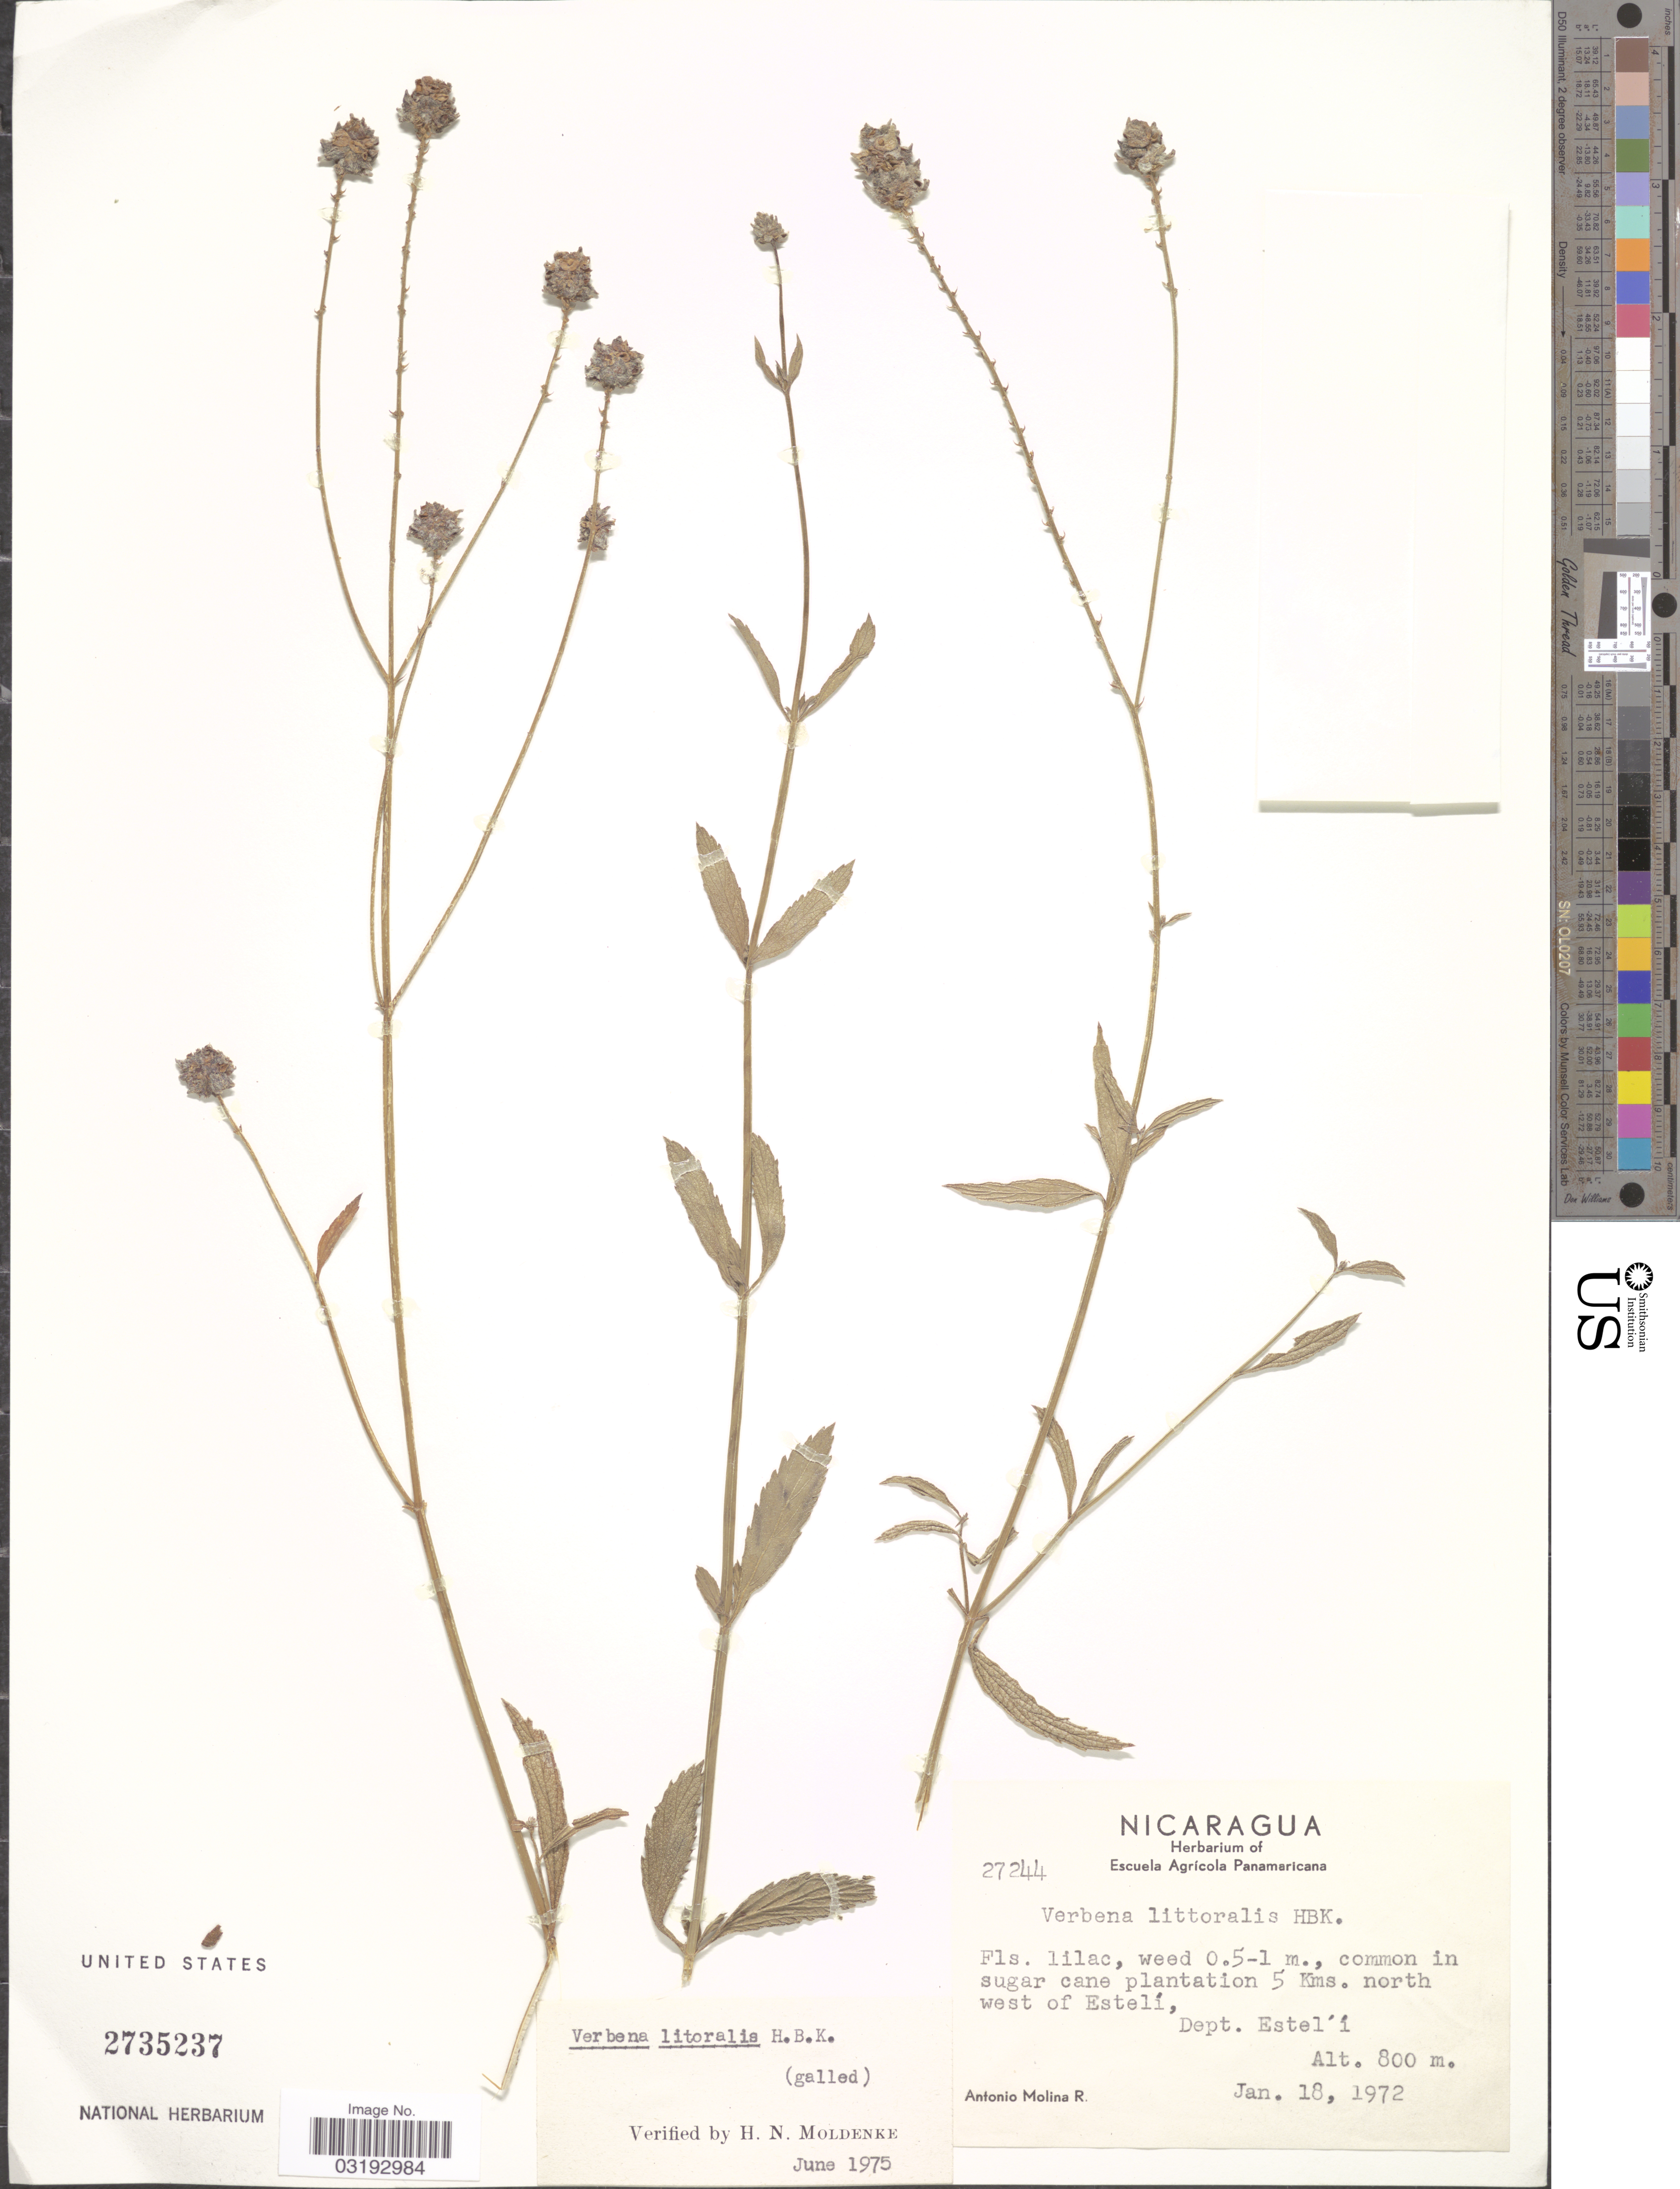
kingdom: Plantae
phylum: Tracheophyta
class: Magnoliopsida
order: Lamiales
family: Verbenaceae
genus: Verbena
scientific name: Verbena litoralis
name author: Kunth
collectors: A. Molina R.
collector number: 27244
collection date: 1972-01-18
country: Nicaragua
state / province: Esteli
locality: Common in sugar cane plantation 5 Kms. north west of Estelí, Dept. Estel'í.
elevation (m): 800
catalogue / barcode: US 2735237